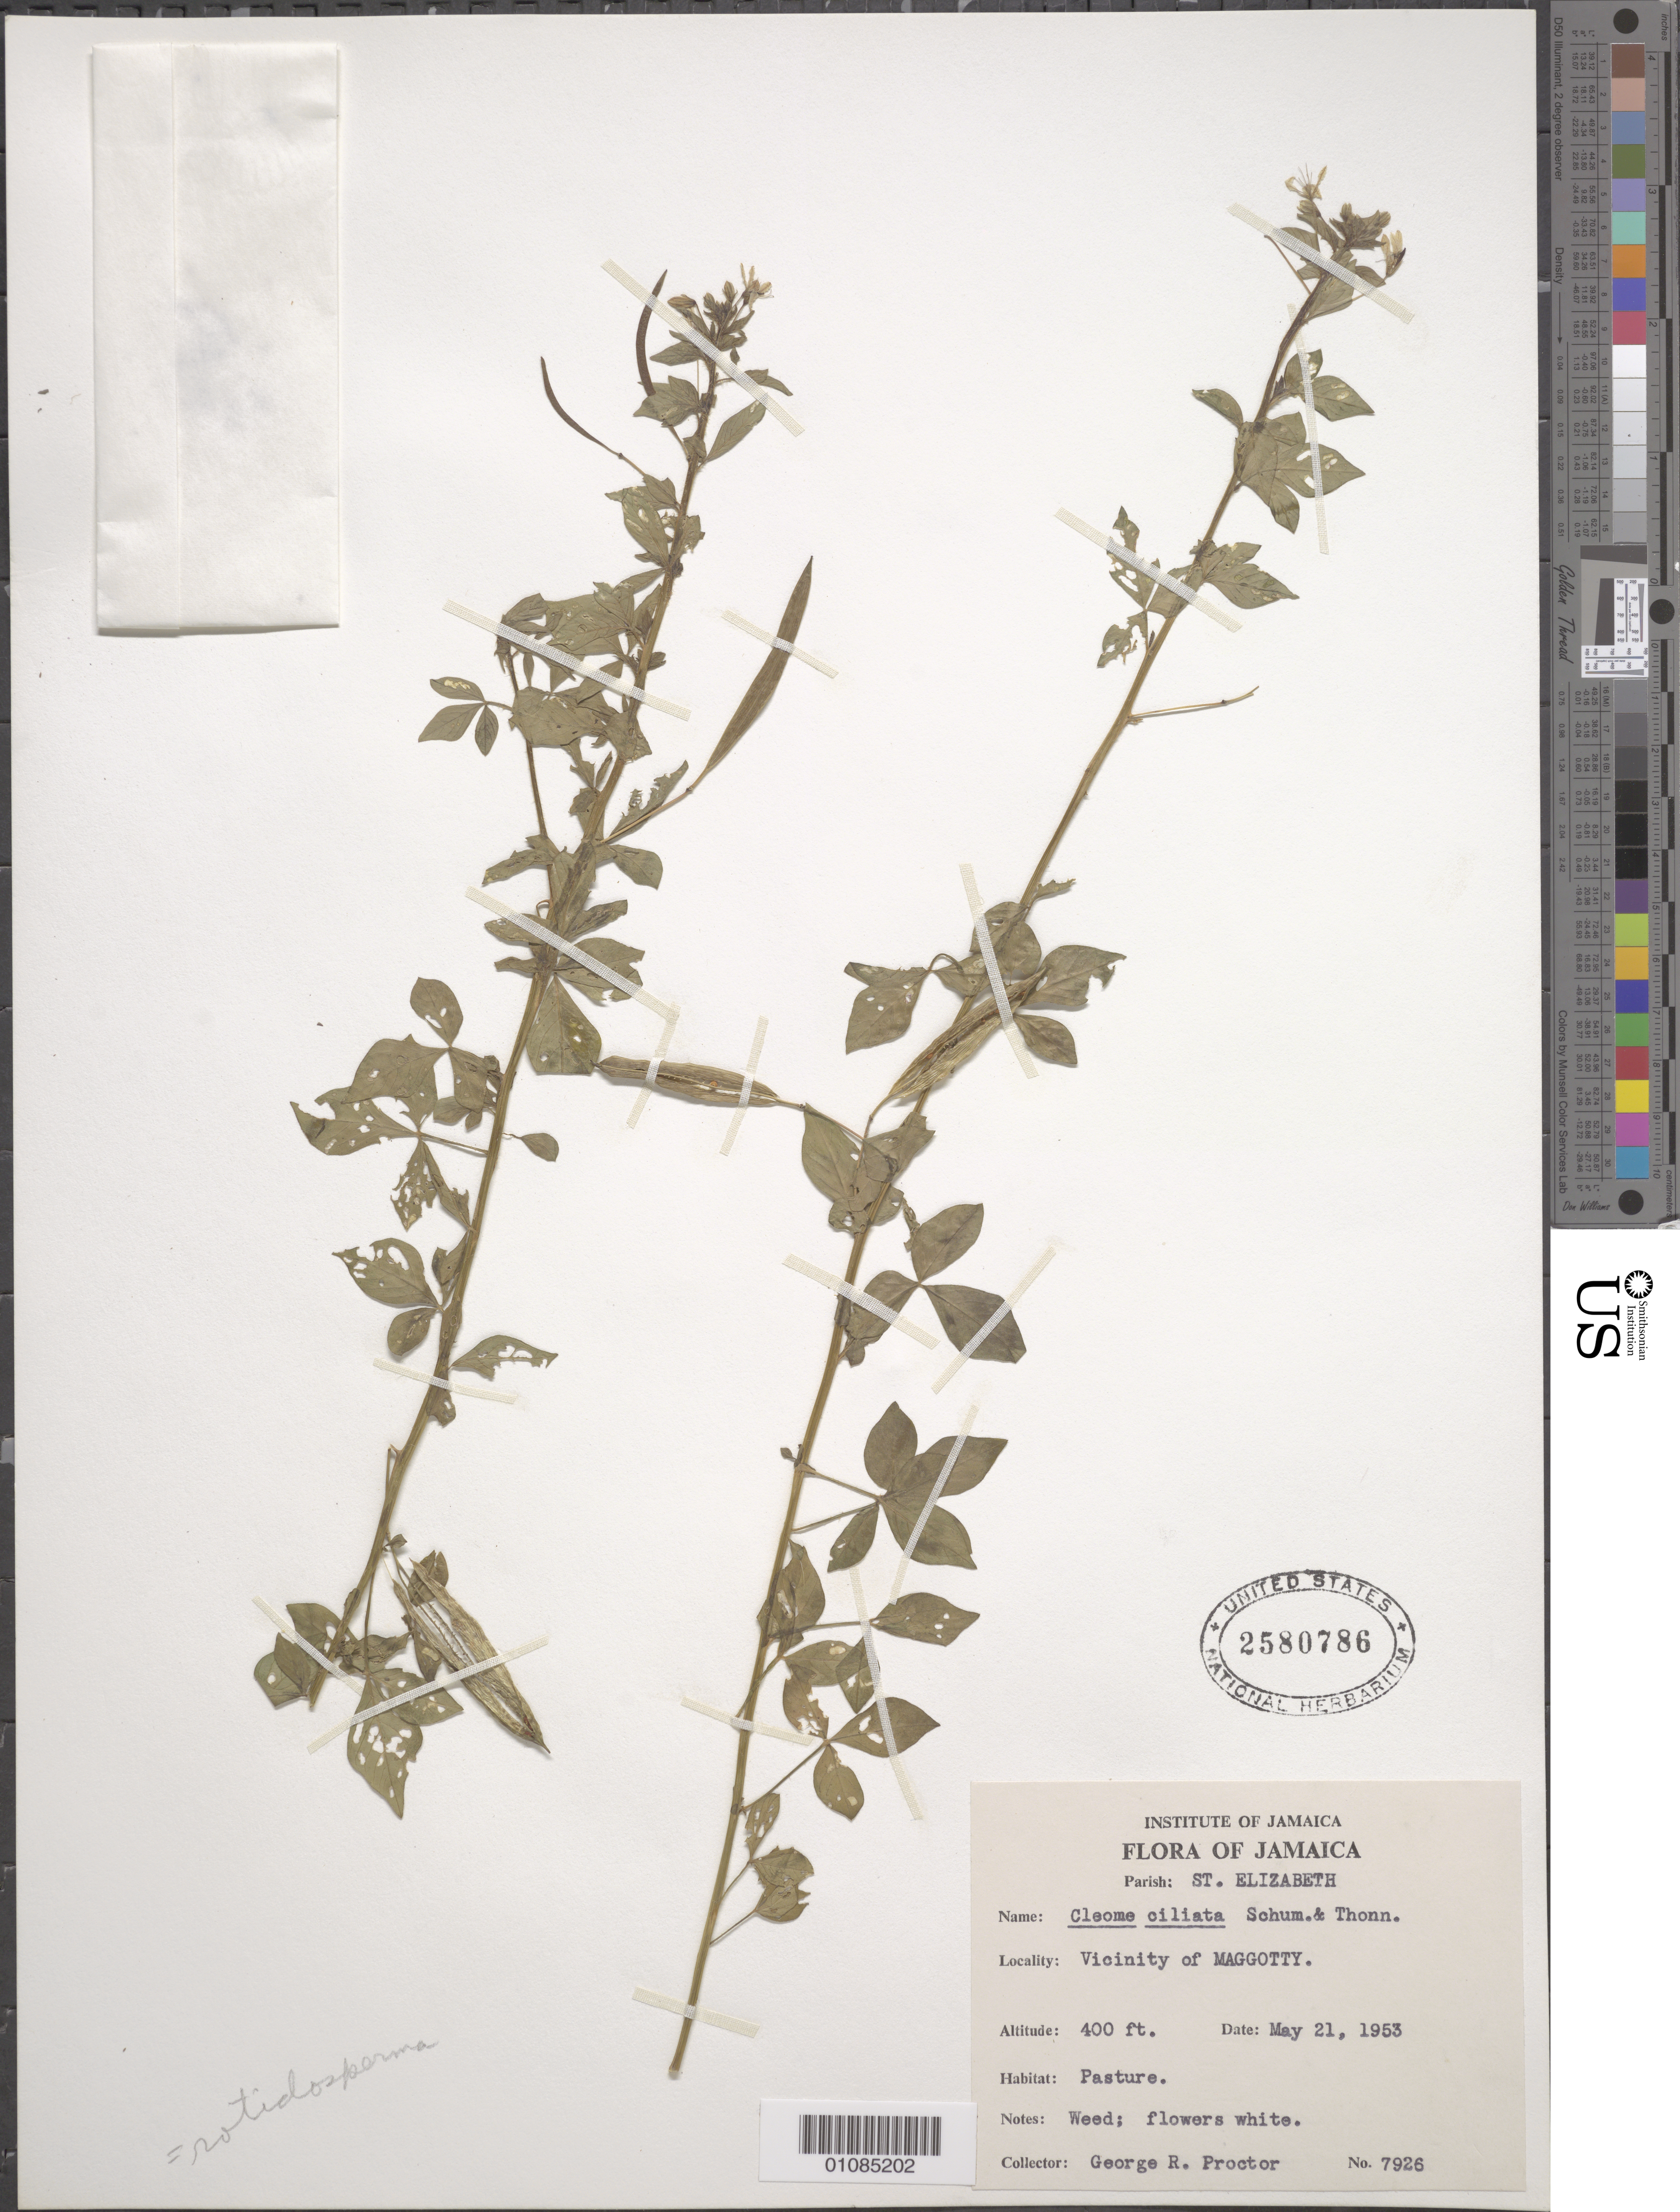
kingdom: Plantae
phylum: Tracheophyta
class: Magnoliopsida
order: Brassicales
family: Cleomaceae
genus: Sieruela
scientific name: Sieruela rutidosperma var. rutidosperma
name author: (DC.) Roalson & J.C. Hall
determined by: Strong, Mark T., (BOT), Smithsonian Institution - National Museum of Natural History (UNITED STATES)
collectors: G. R. Proctor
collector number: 7926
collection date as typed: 21 May 1953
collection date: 1953-05-21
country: Jamaica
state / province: Saint Elizabeth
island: Jamaica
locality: Vicinity of Maggotty.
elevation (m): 122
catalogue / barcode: US 2580786